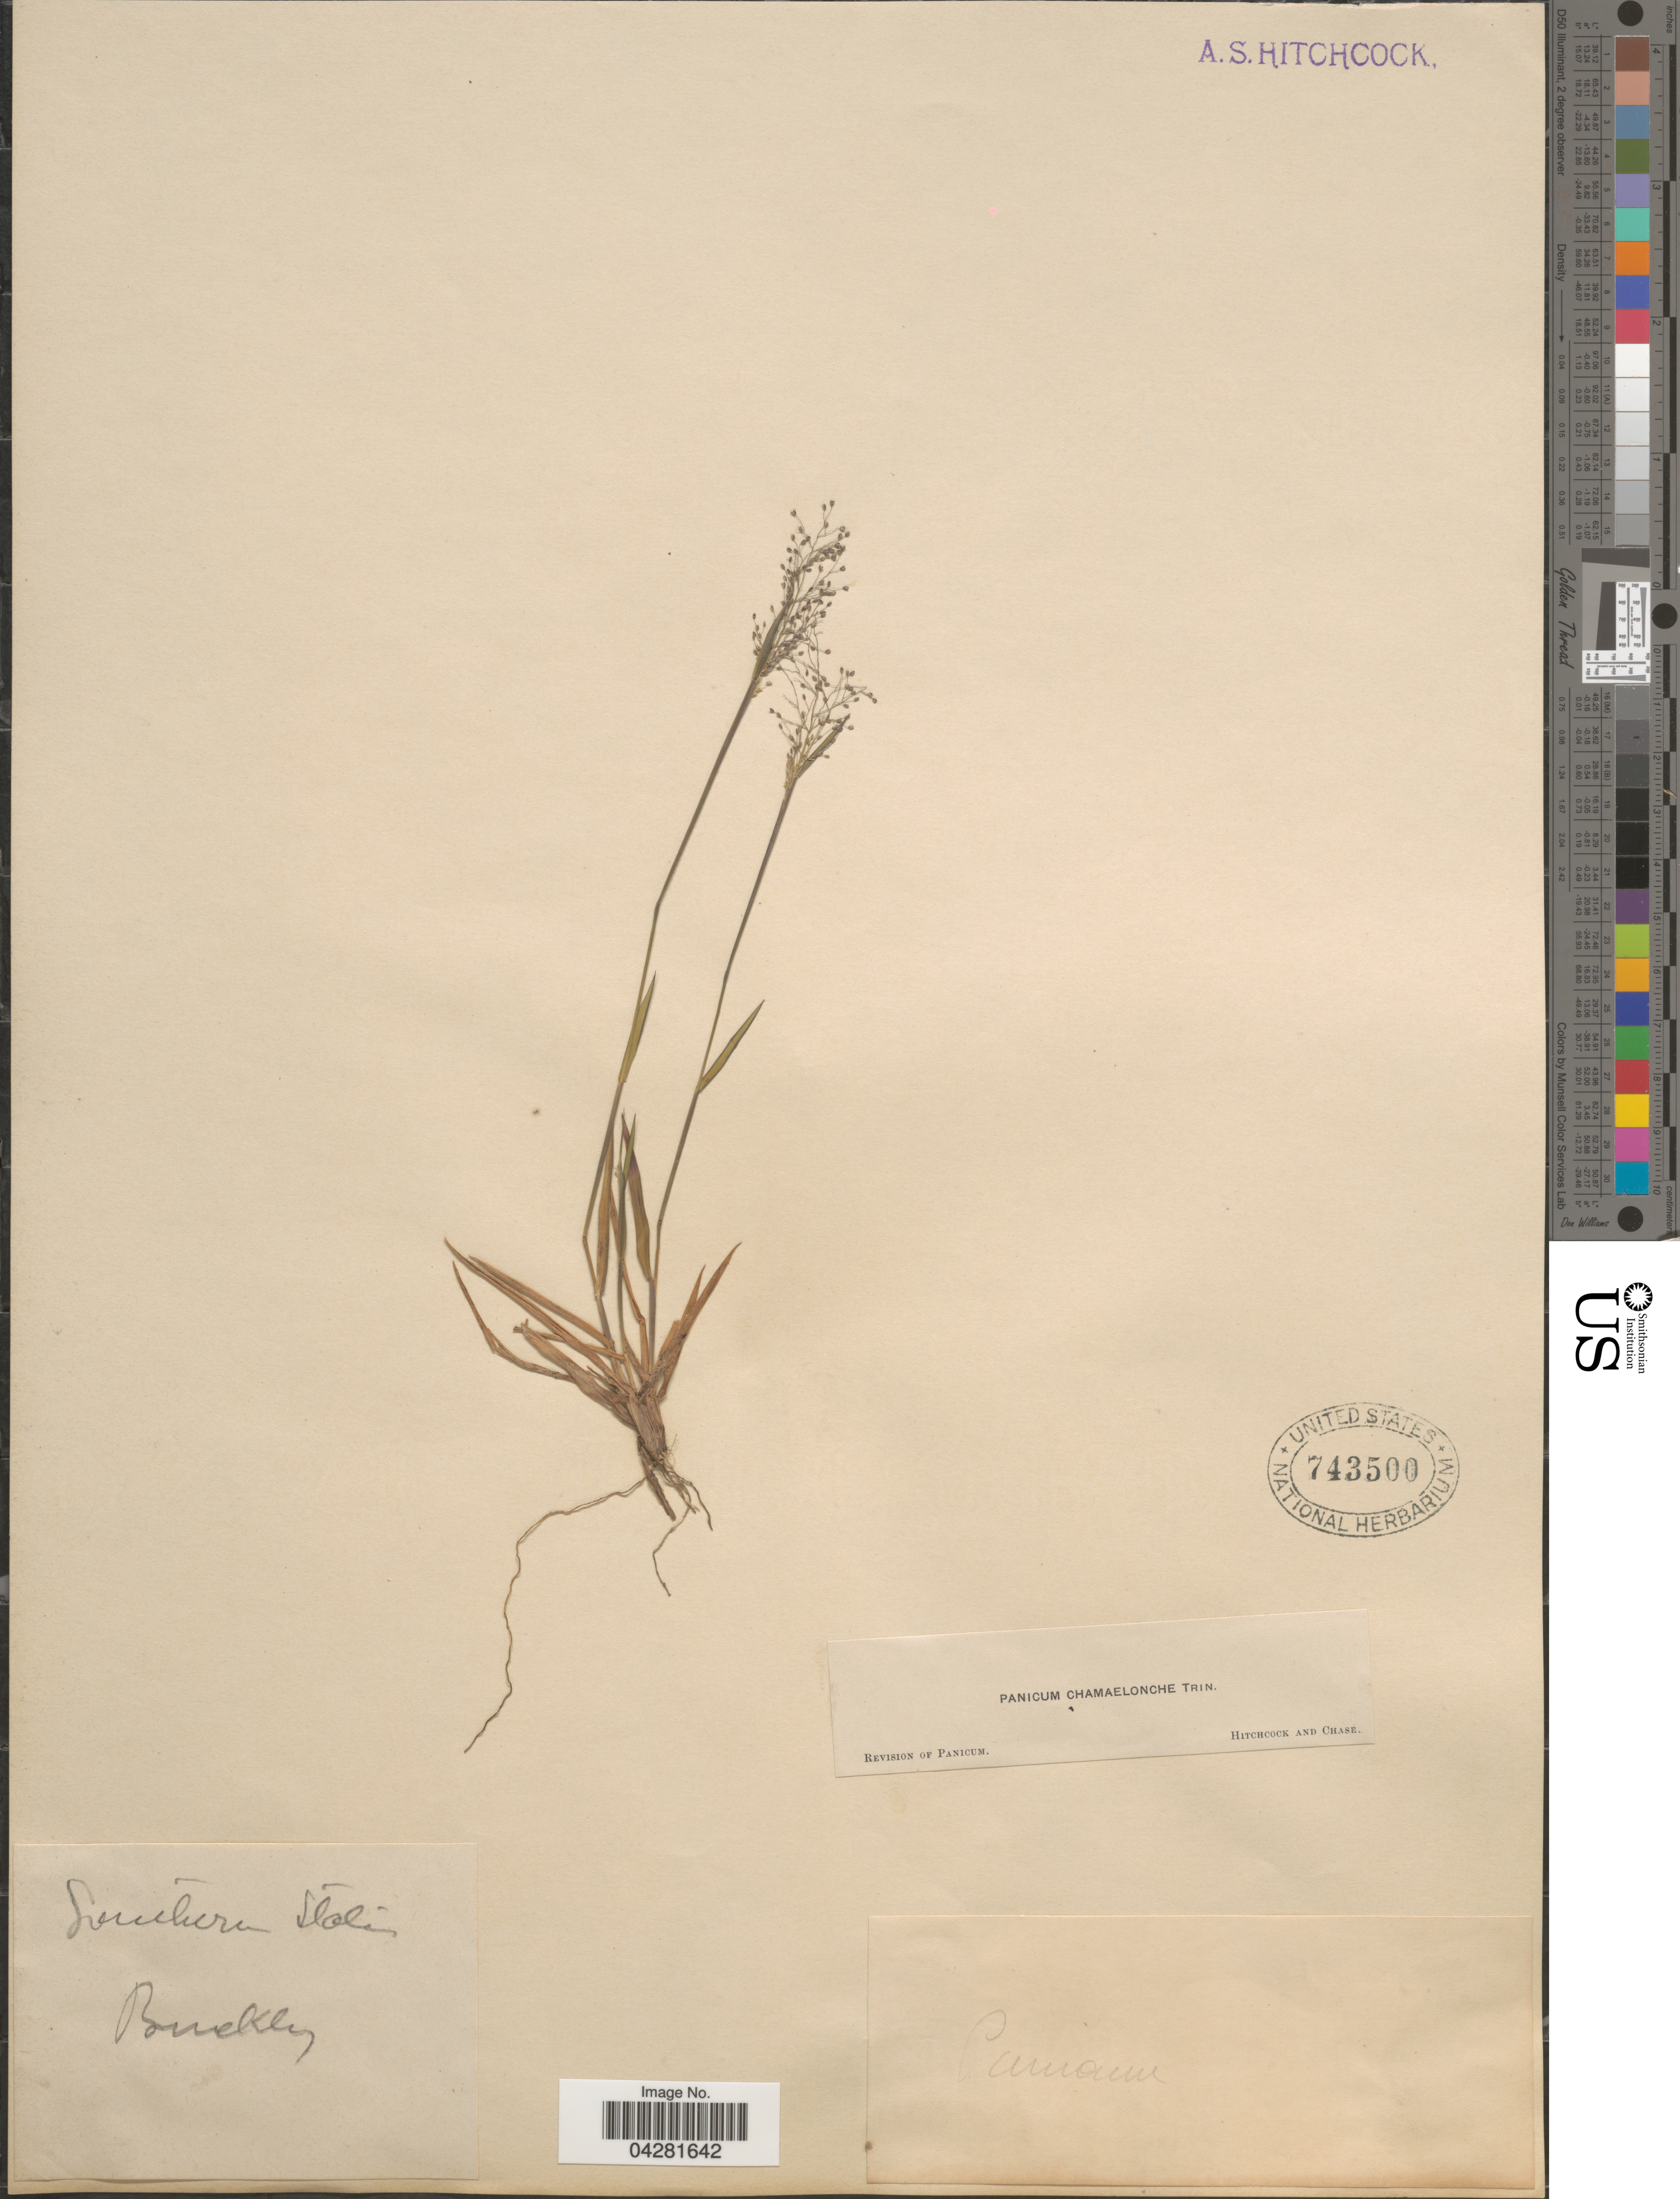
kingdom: Plantae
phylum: Tracheophyta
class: Liliopsida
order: Poales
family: Poaceae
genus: Dichanthelium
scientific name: Dichanthelium ensifolium var. ensifolium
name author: (Baldwin ex Elliot) Gould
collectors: A. S. Hitchcock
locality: Buckley.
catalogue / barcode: US 743500